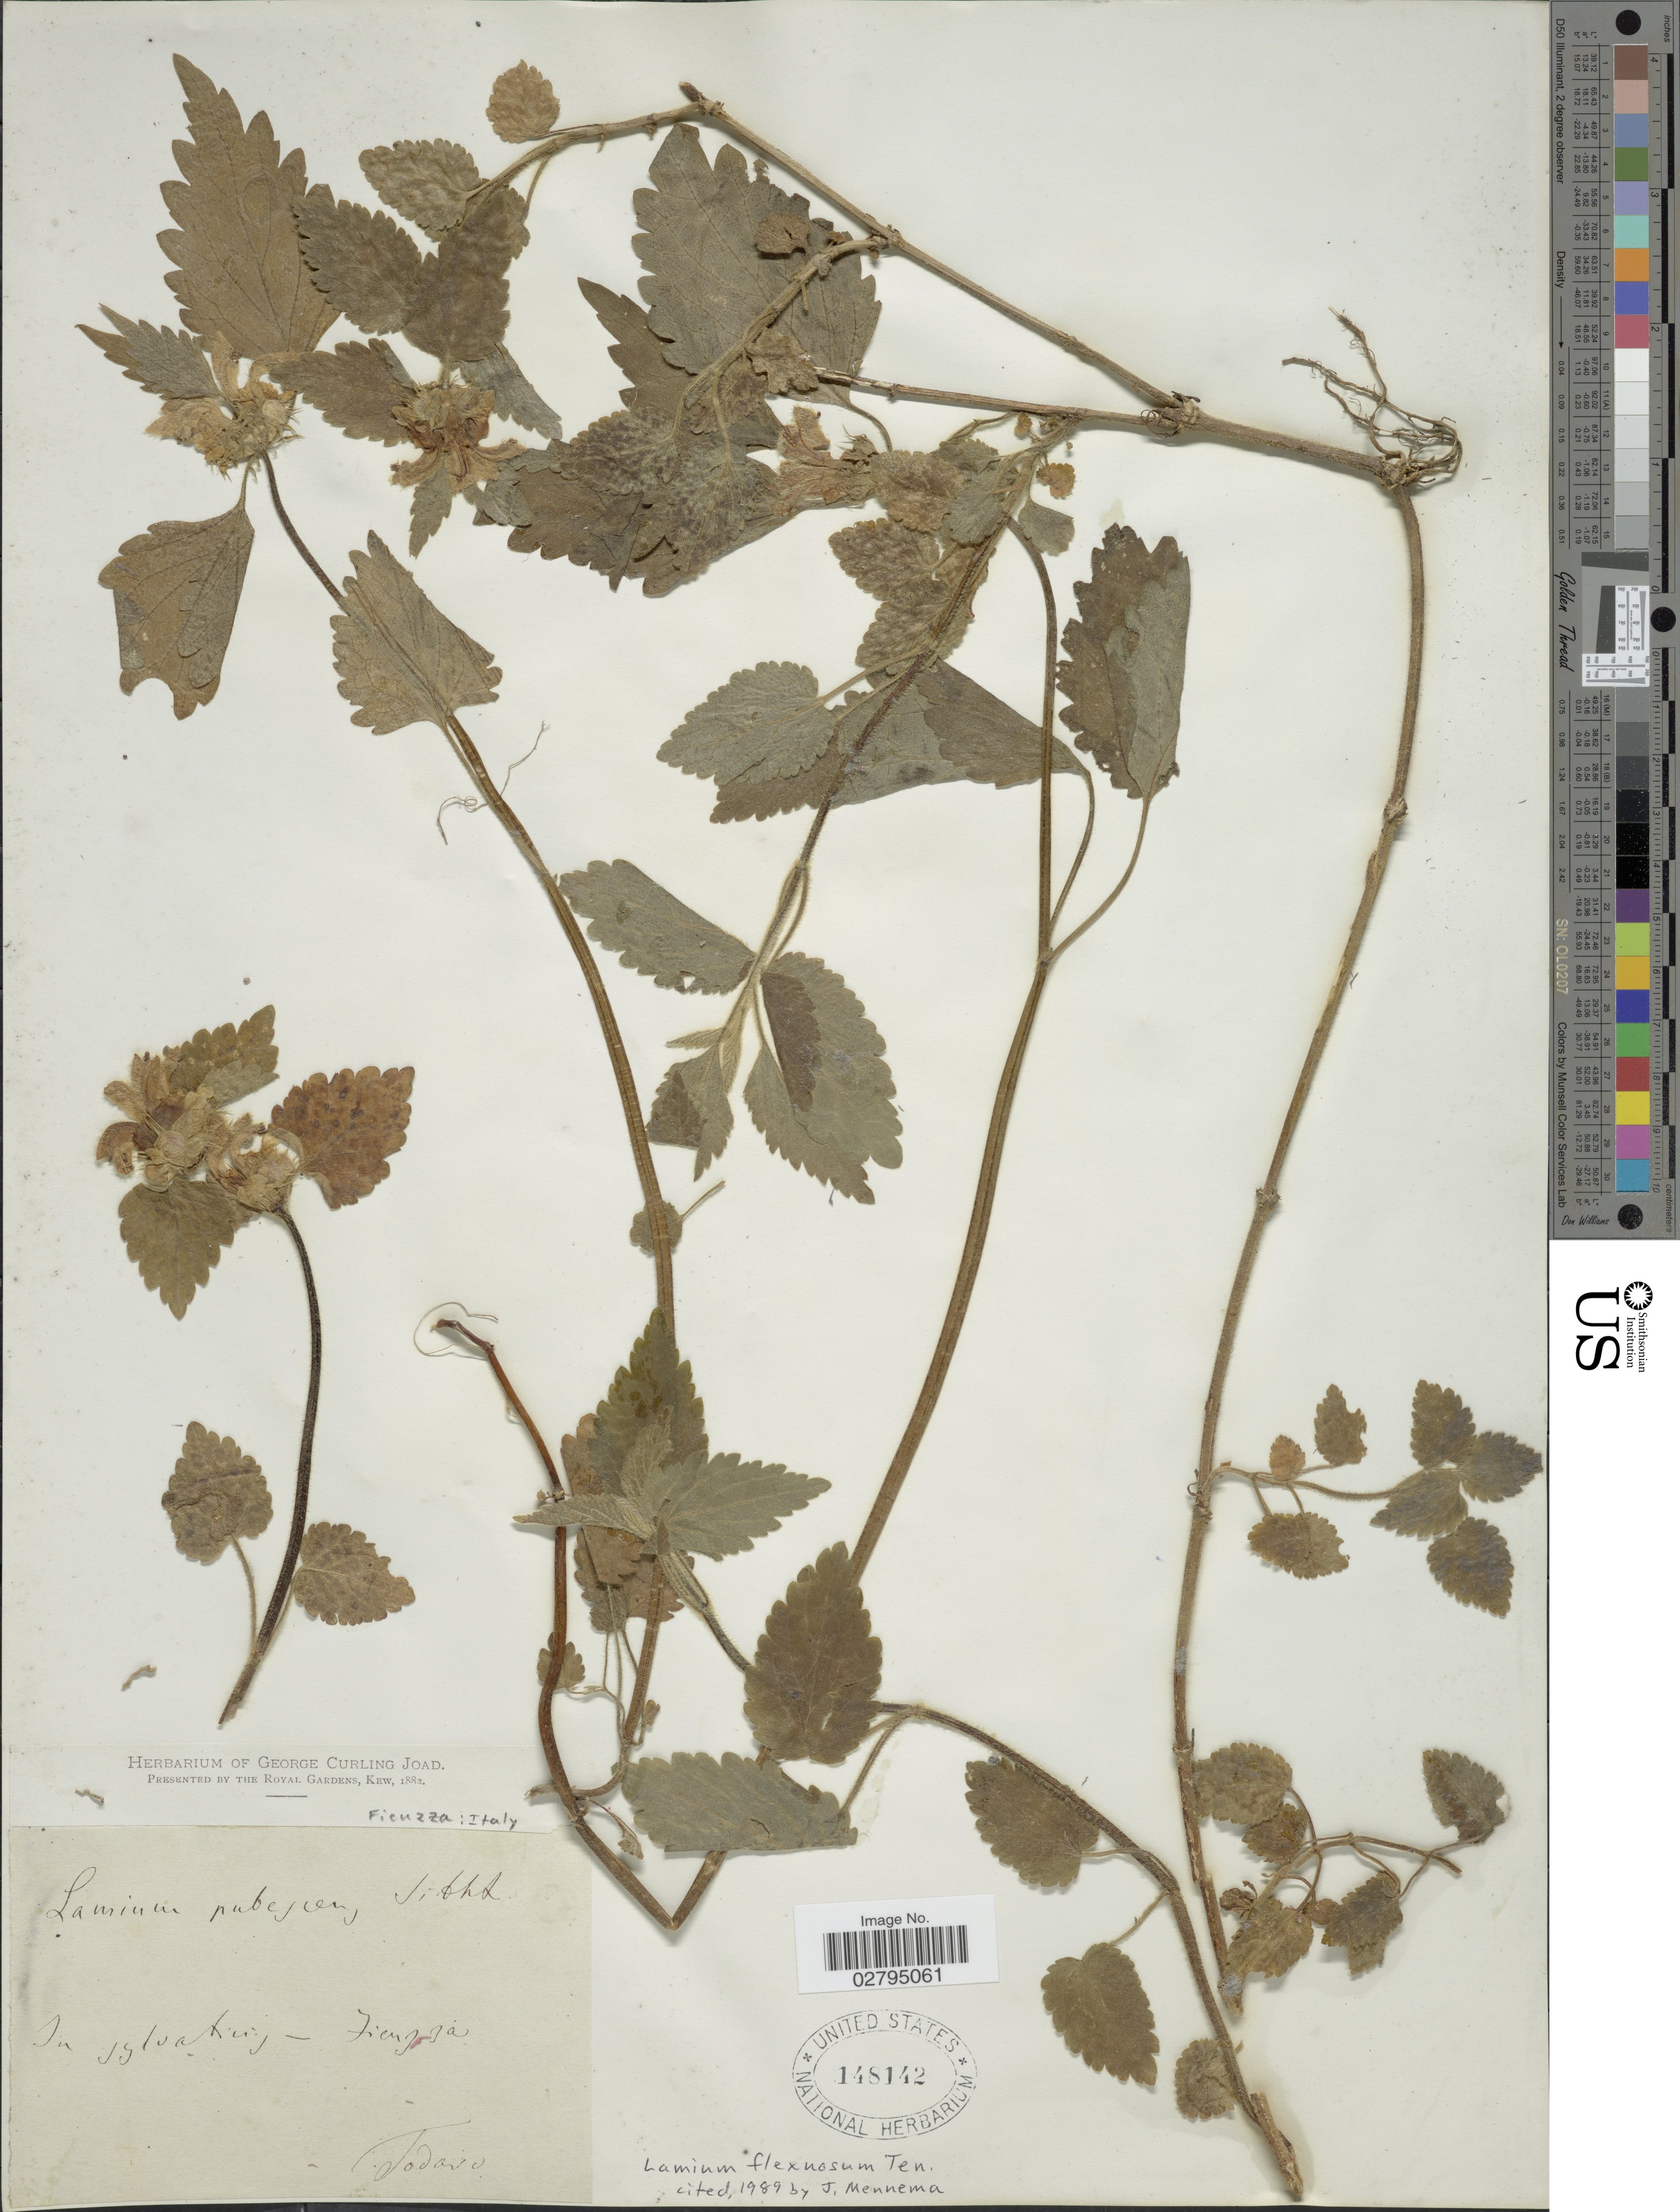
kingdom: Plantae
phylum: Tracheophyta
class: Magnoliopsida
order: Lamiales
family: Lamiaceae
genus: Lamium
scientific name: Lamium flexuosum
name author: Ten.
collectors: Todaro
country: Italy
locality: Ficuzza. In sylvatici - Ficuzza.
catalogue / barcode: US 148142